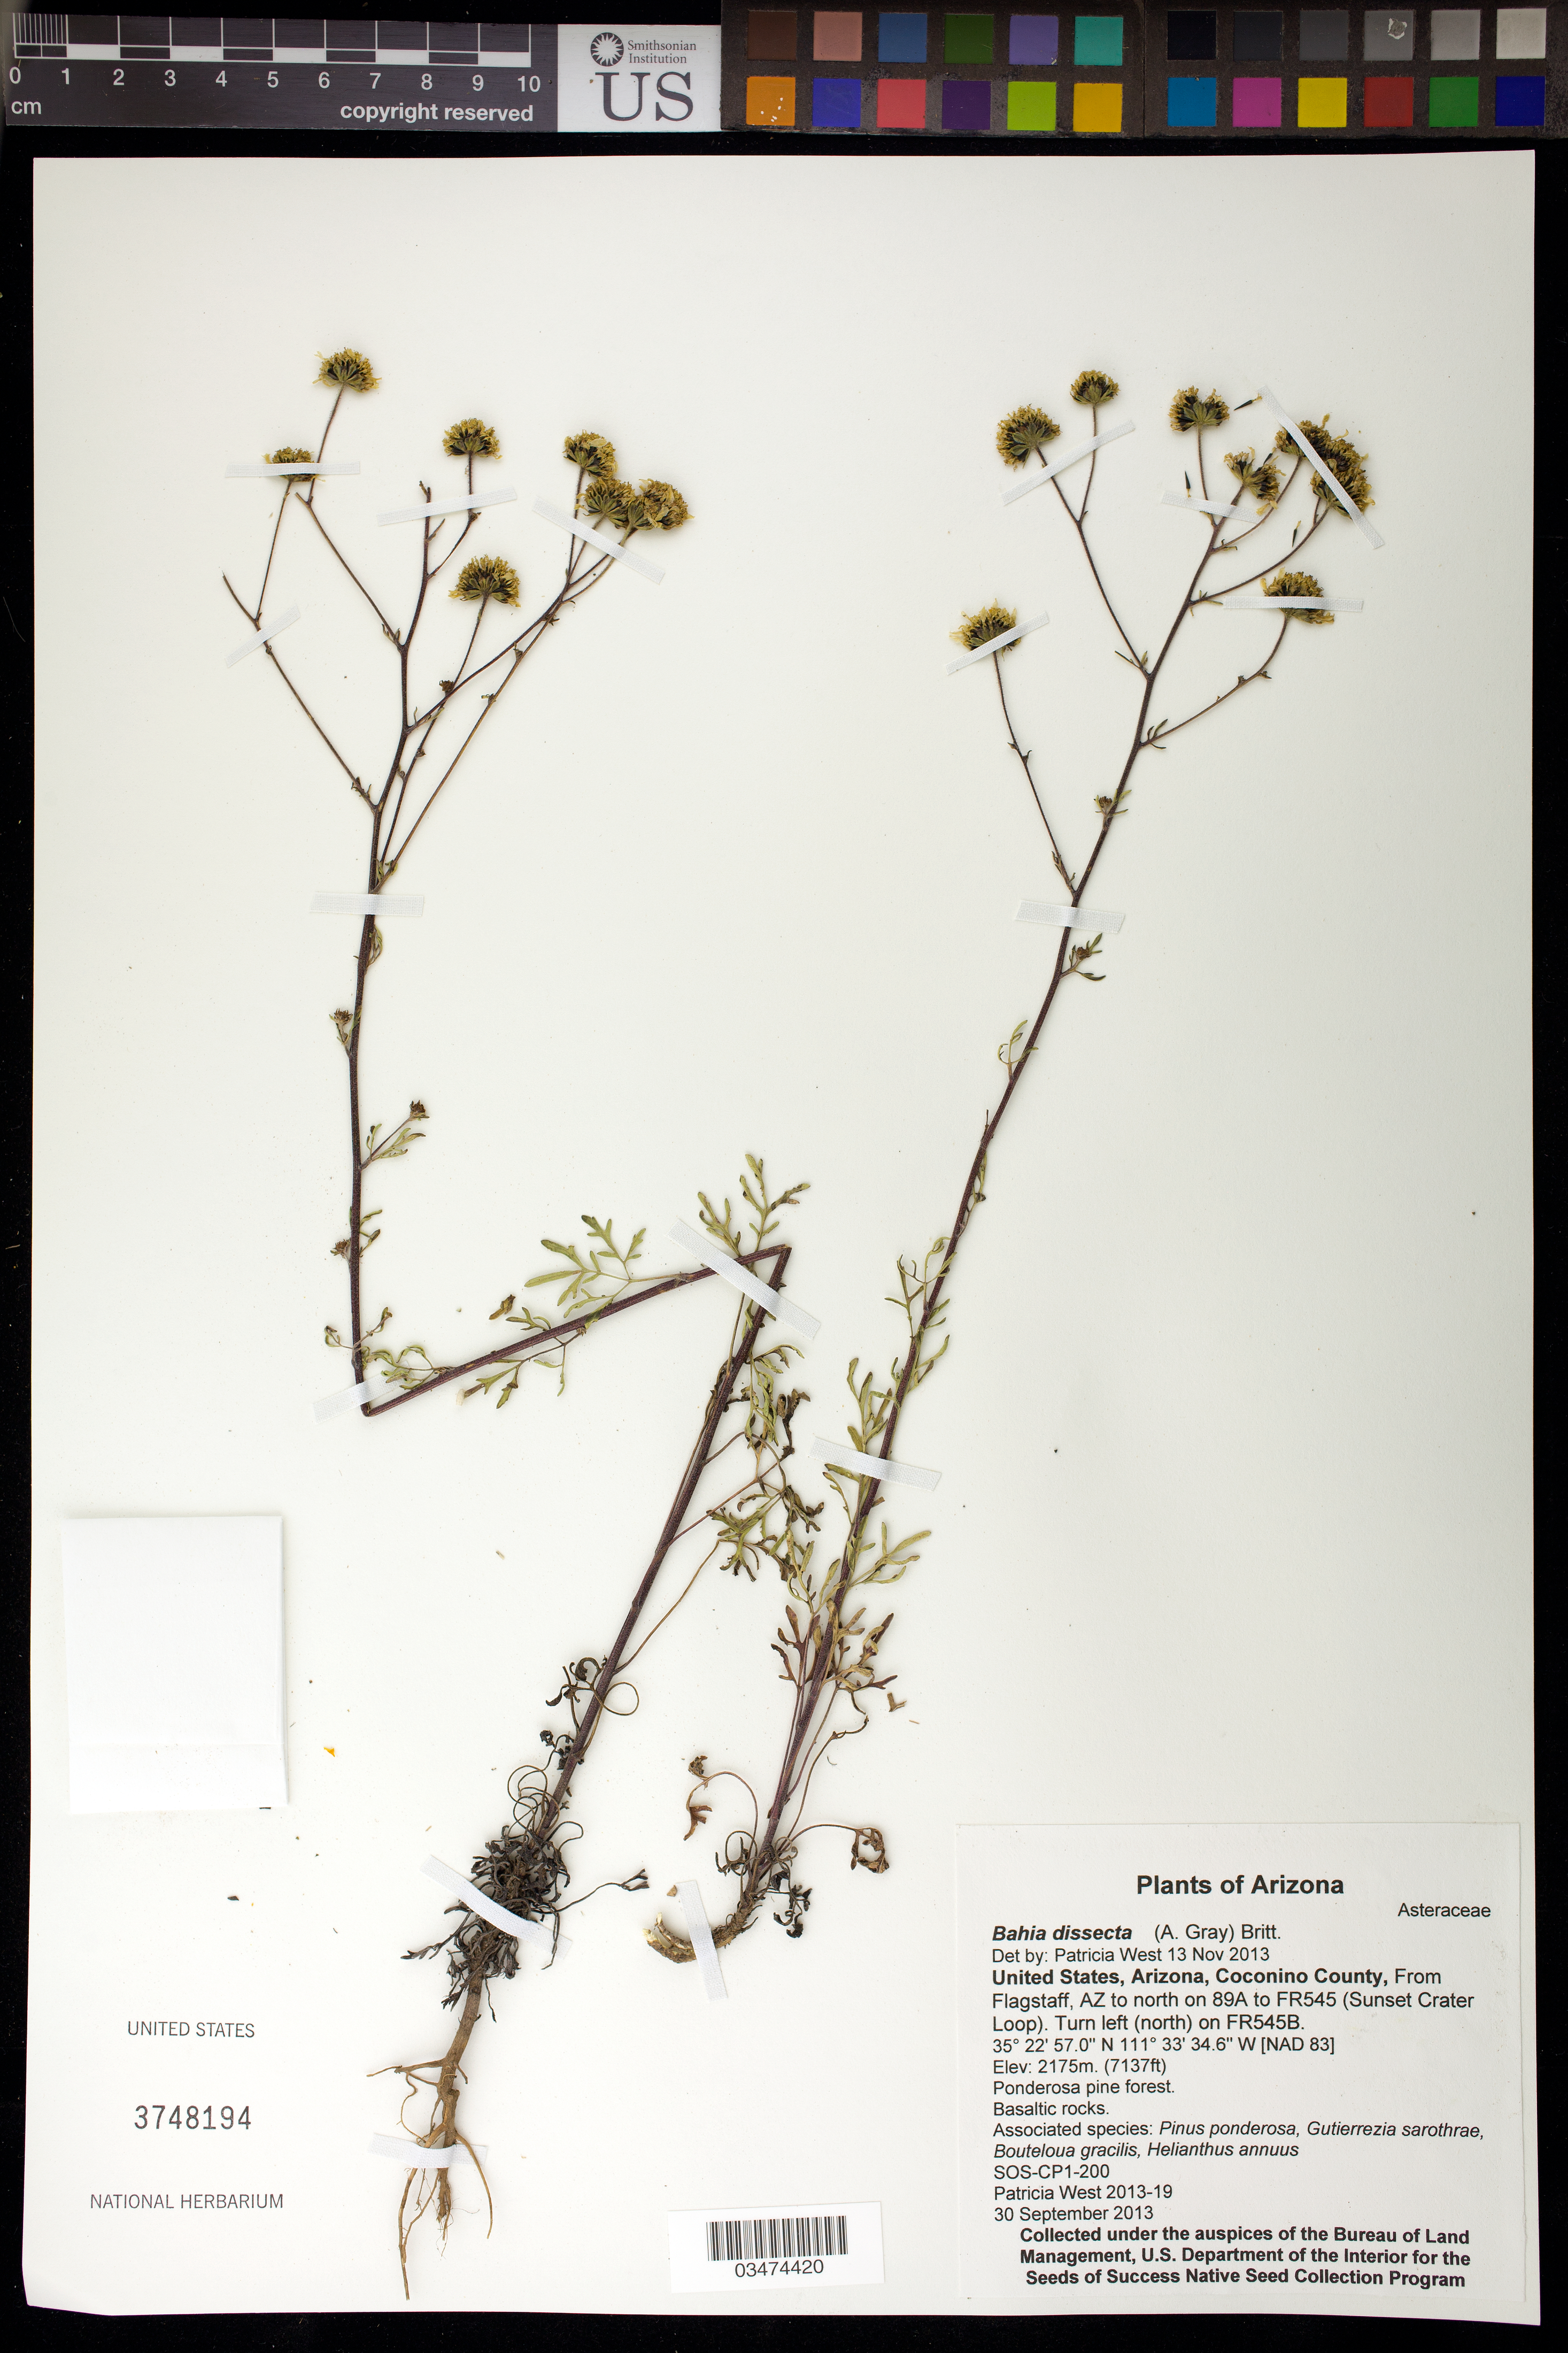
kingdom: Plantae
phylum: Tracheophyta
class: Magnoliopsida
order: Asterales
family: Asteraceae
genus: Bahia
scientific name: Bahia dissecta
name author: (A. Gray) Britton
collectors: P. West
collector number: CP1-200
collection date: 2013-09-30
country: United States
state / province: Arizona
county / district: Coconino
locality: From Flagstaff to N on Sunset Crater Loop and left (N) on FR545B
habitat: Basaltic rocks. Ponderosa pine forest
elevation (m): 2175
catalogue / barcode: US 3748194